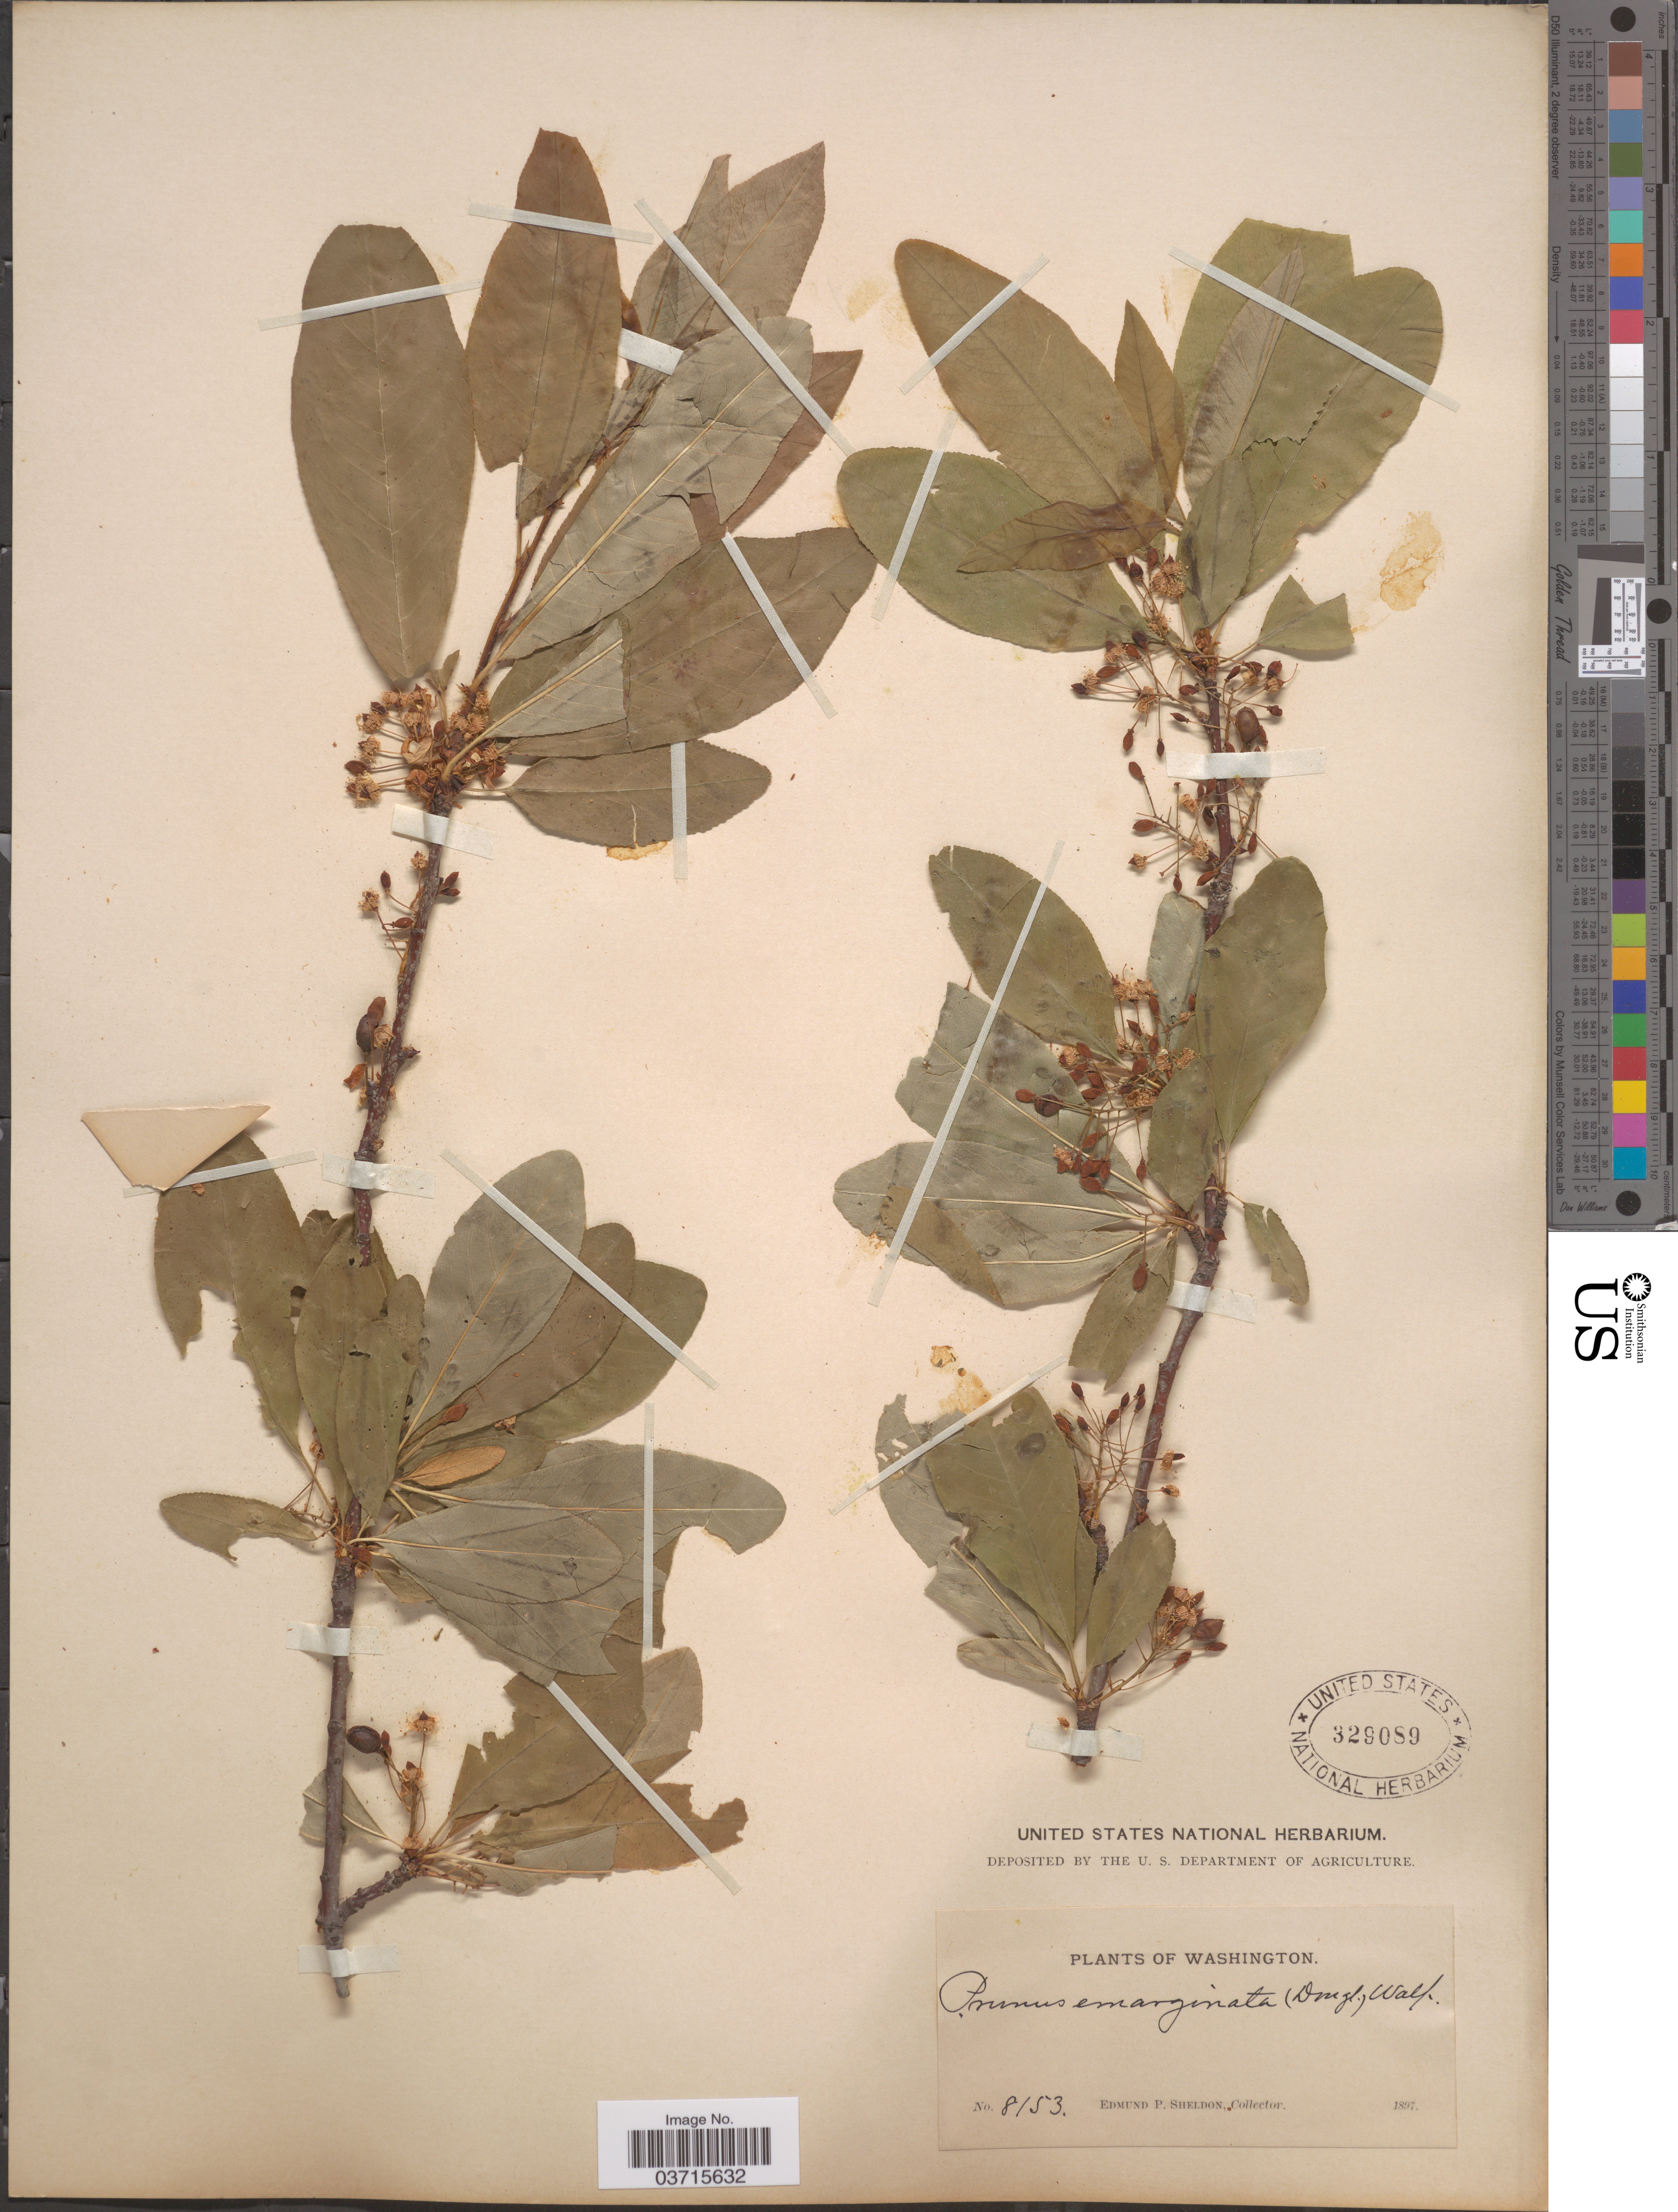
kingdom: Plantae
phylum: Tracheophyta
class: Magnoliopsida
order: Rosales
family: Rosaceae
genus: Prunus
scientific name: Prunus emarginata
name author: (Douglas ex Hook.) Eaton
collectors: E. P. Sheldon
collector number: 8153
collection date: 1897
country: United States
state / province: Washington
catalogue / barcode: US 329089